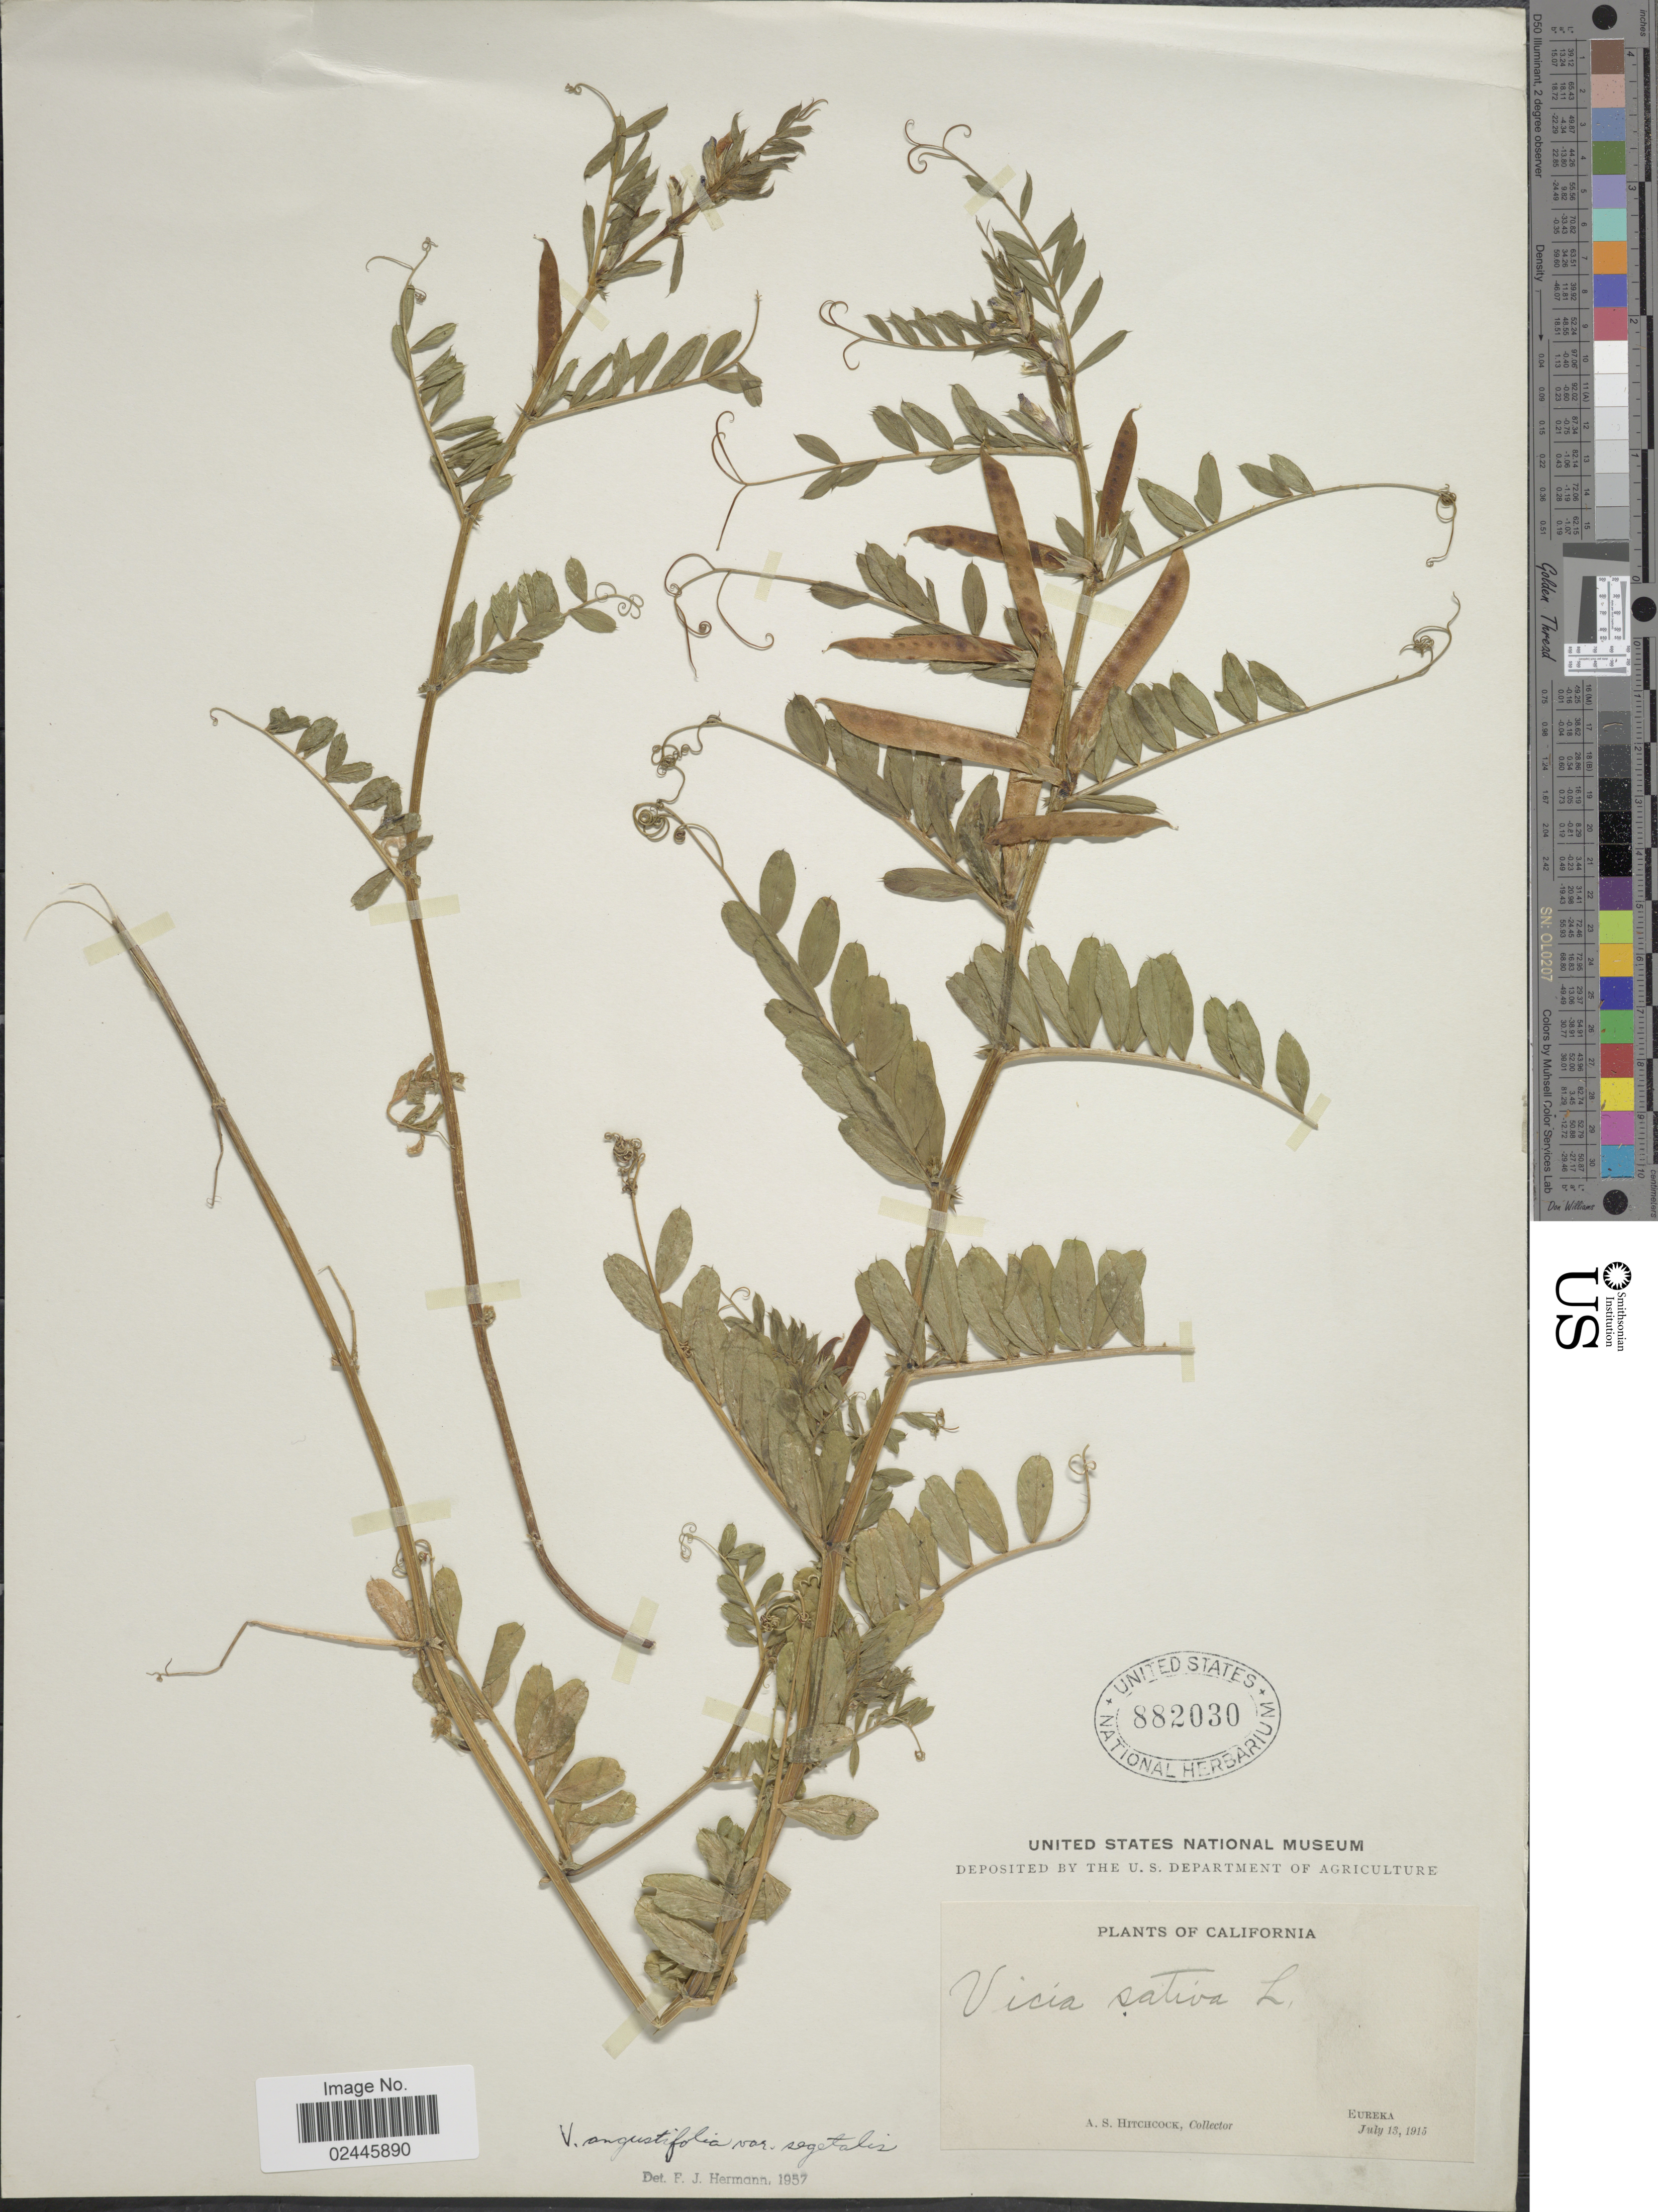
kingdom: Plantae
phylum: Tracheophyta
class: Magnoliopsida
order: Fabales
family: Fabaceae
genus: Vicia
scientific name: Vicia angustifolia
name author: L.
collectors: A. S. Hitchcock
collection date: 1915-07-13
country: United States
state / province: California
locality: Eureka.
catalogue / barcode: US 882030